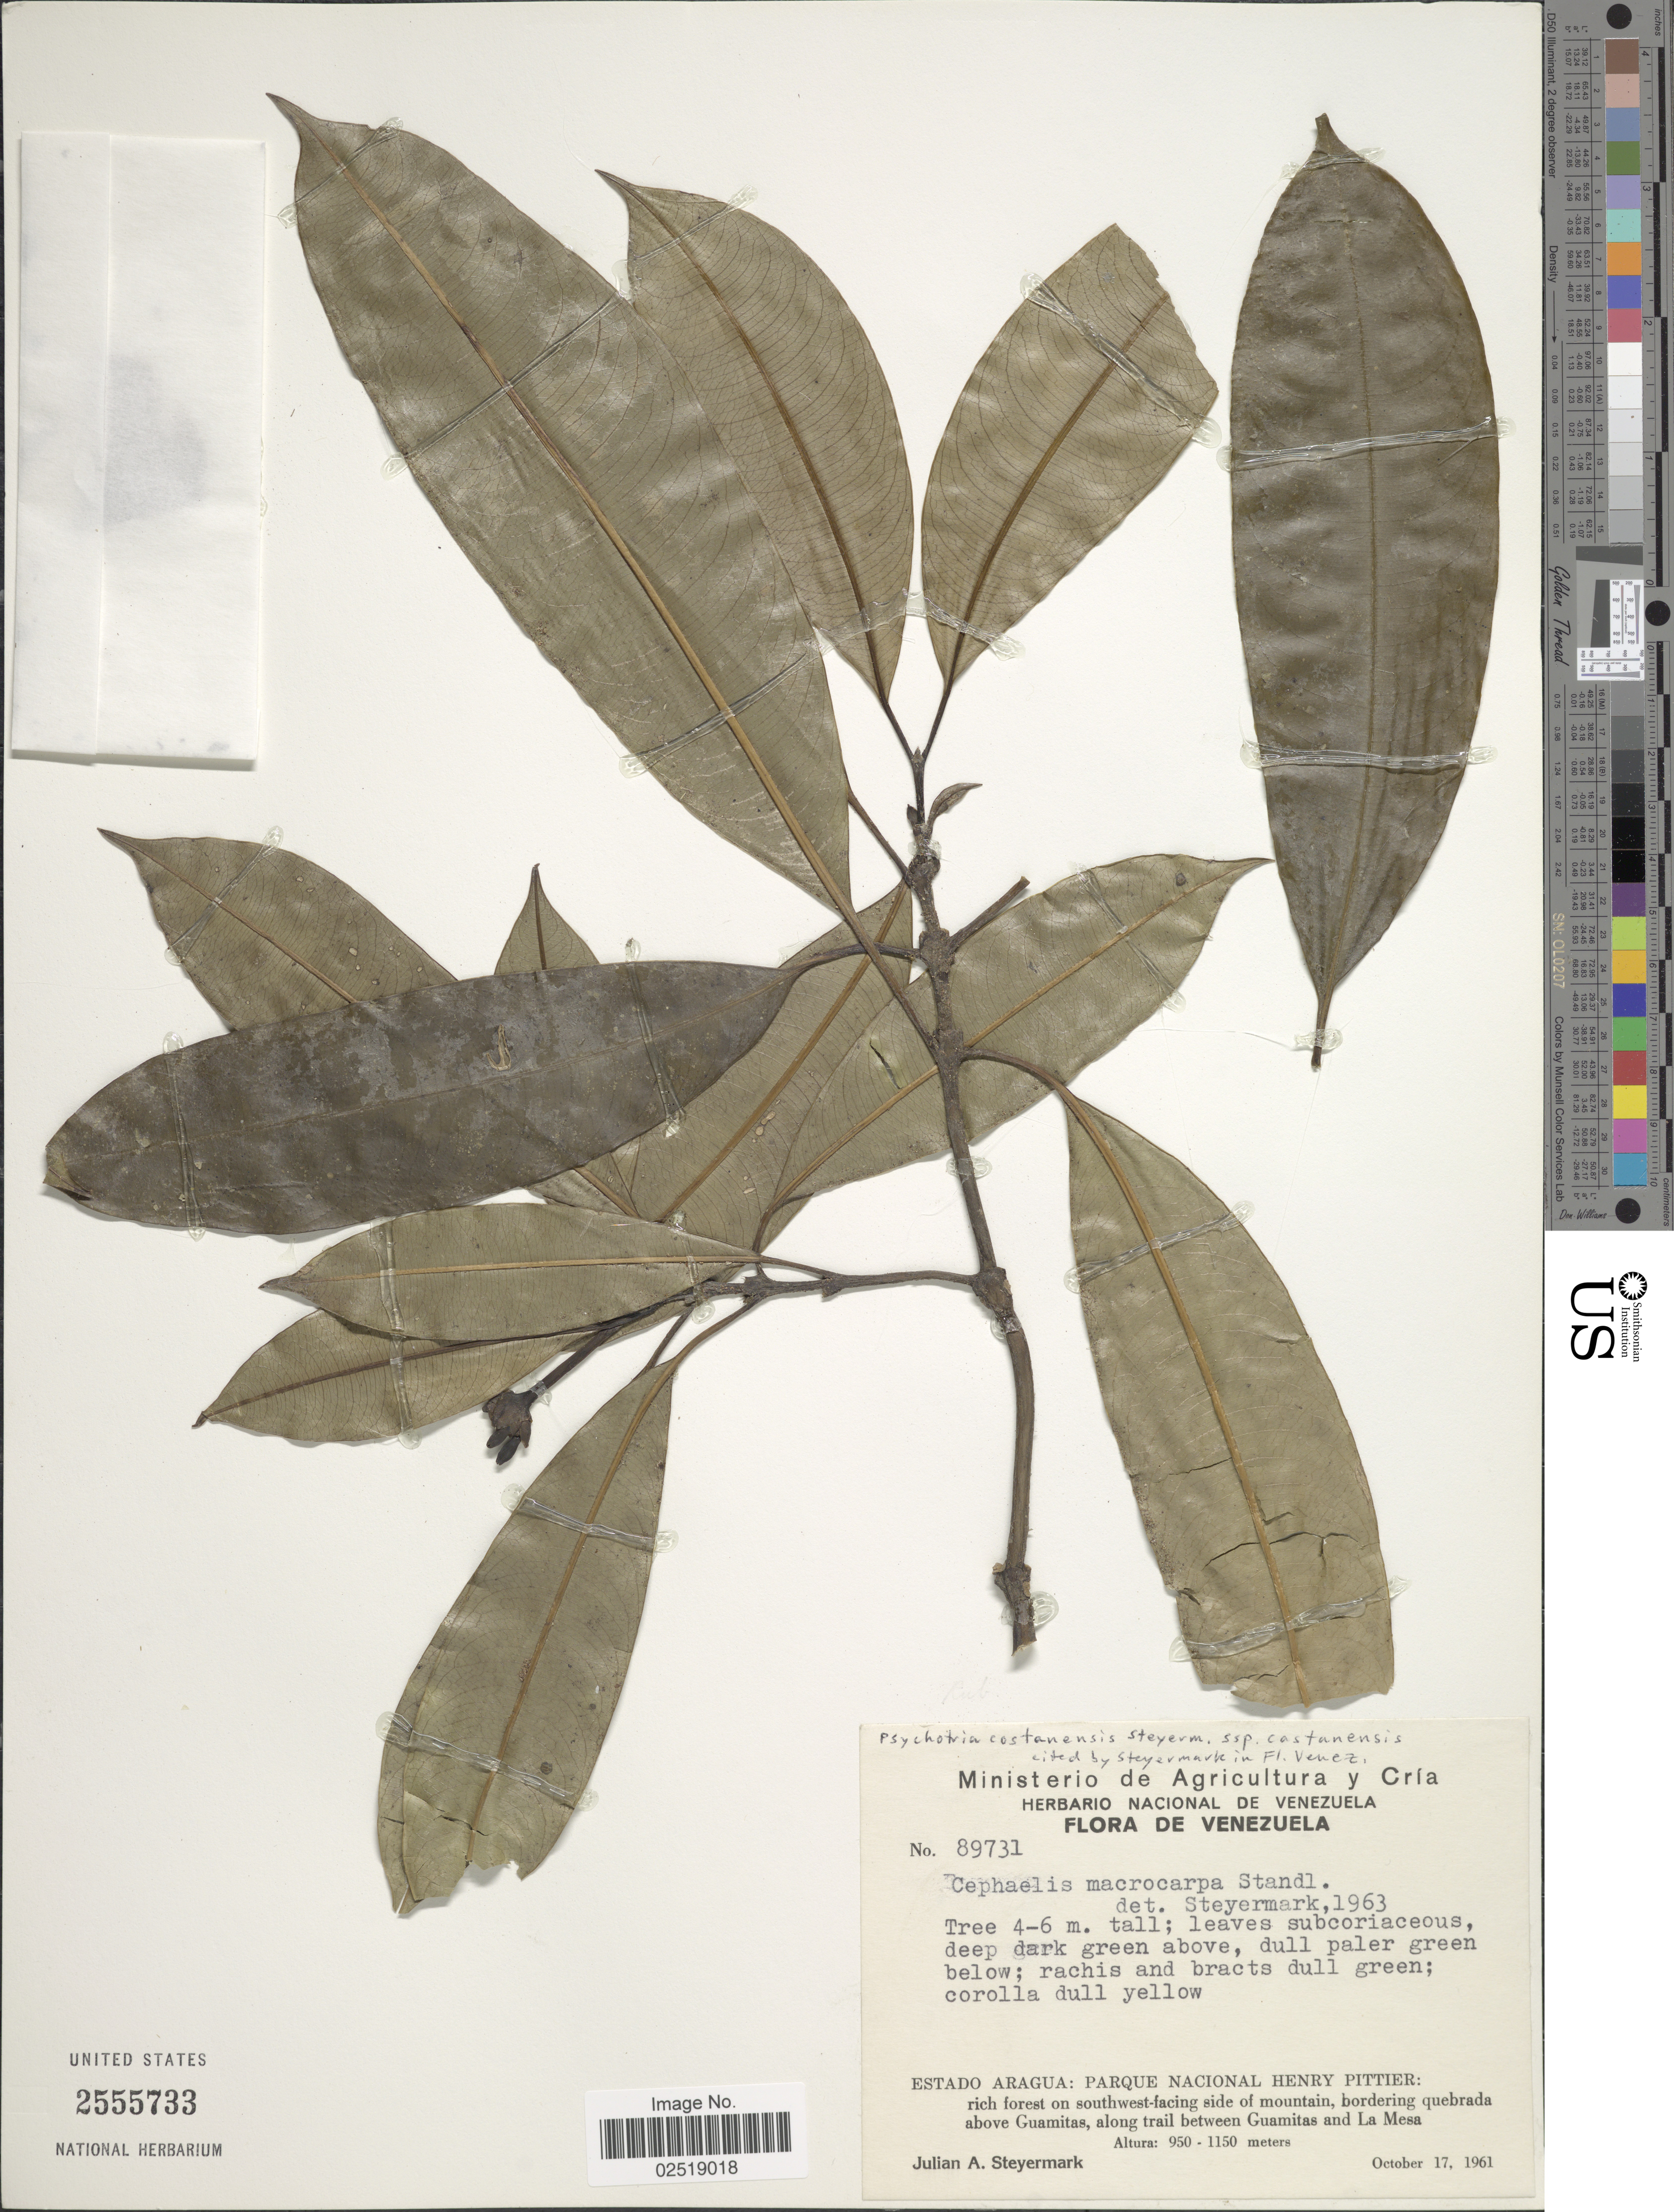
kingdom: Plantae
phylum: Tracheophyta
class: Magnoliopsida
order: Gentianales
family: Rubiaceae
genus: Psychotria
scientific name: Psychotria costanensis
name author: Steyerm.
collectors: J. Steyermark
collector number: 89731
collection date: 1961-10-17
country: Venezuela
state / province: Aragua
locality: Estado Aragua: Parque Nacional Henry Pittier: rich forest on southwest-facing side of mountain, bordering quebrada above Guamitas, along trail between Guamitas and La Mesa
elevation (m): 950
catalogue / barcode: US 2555733